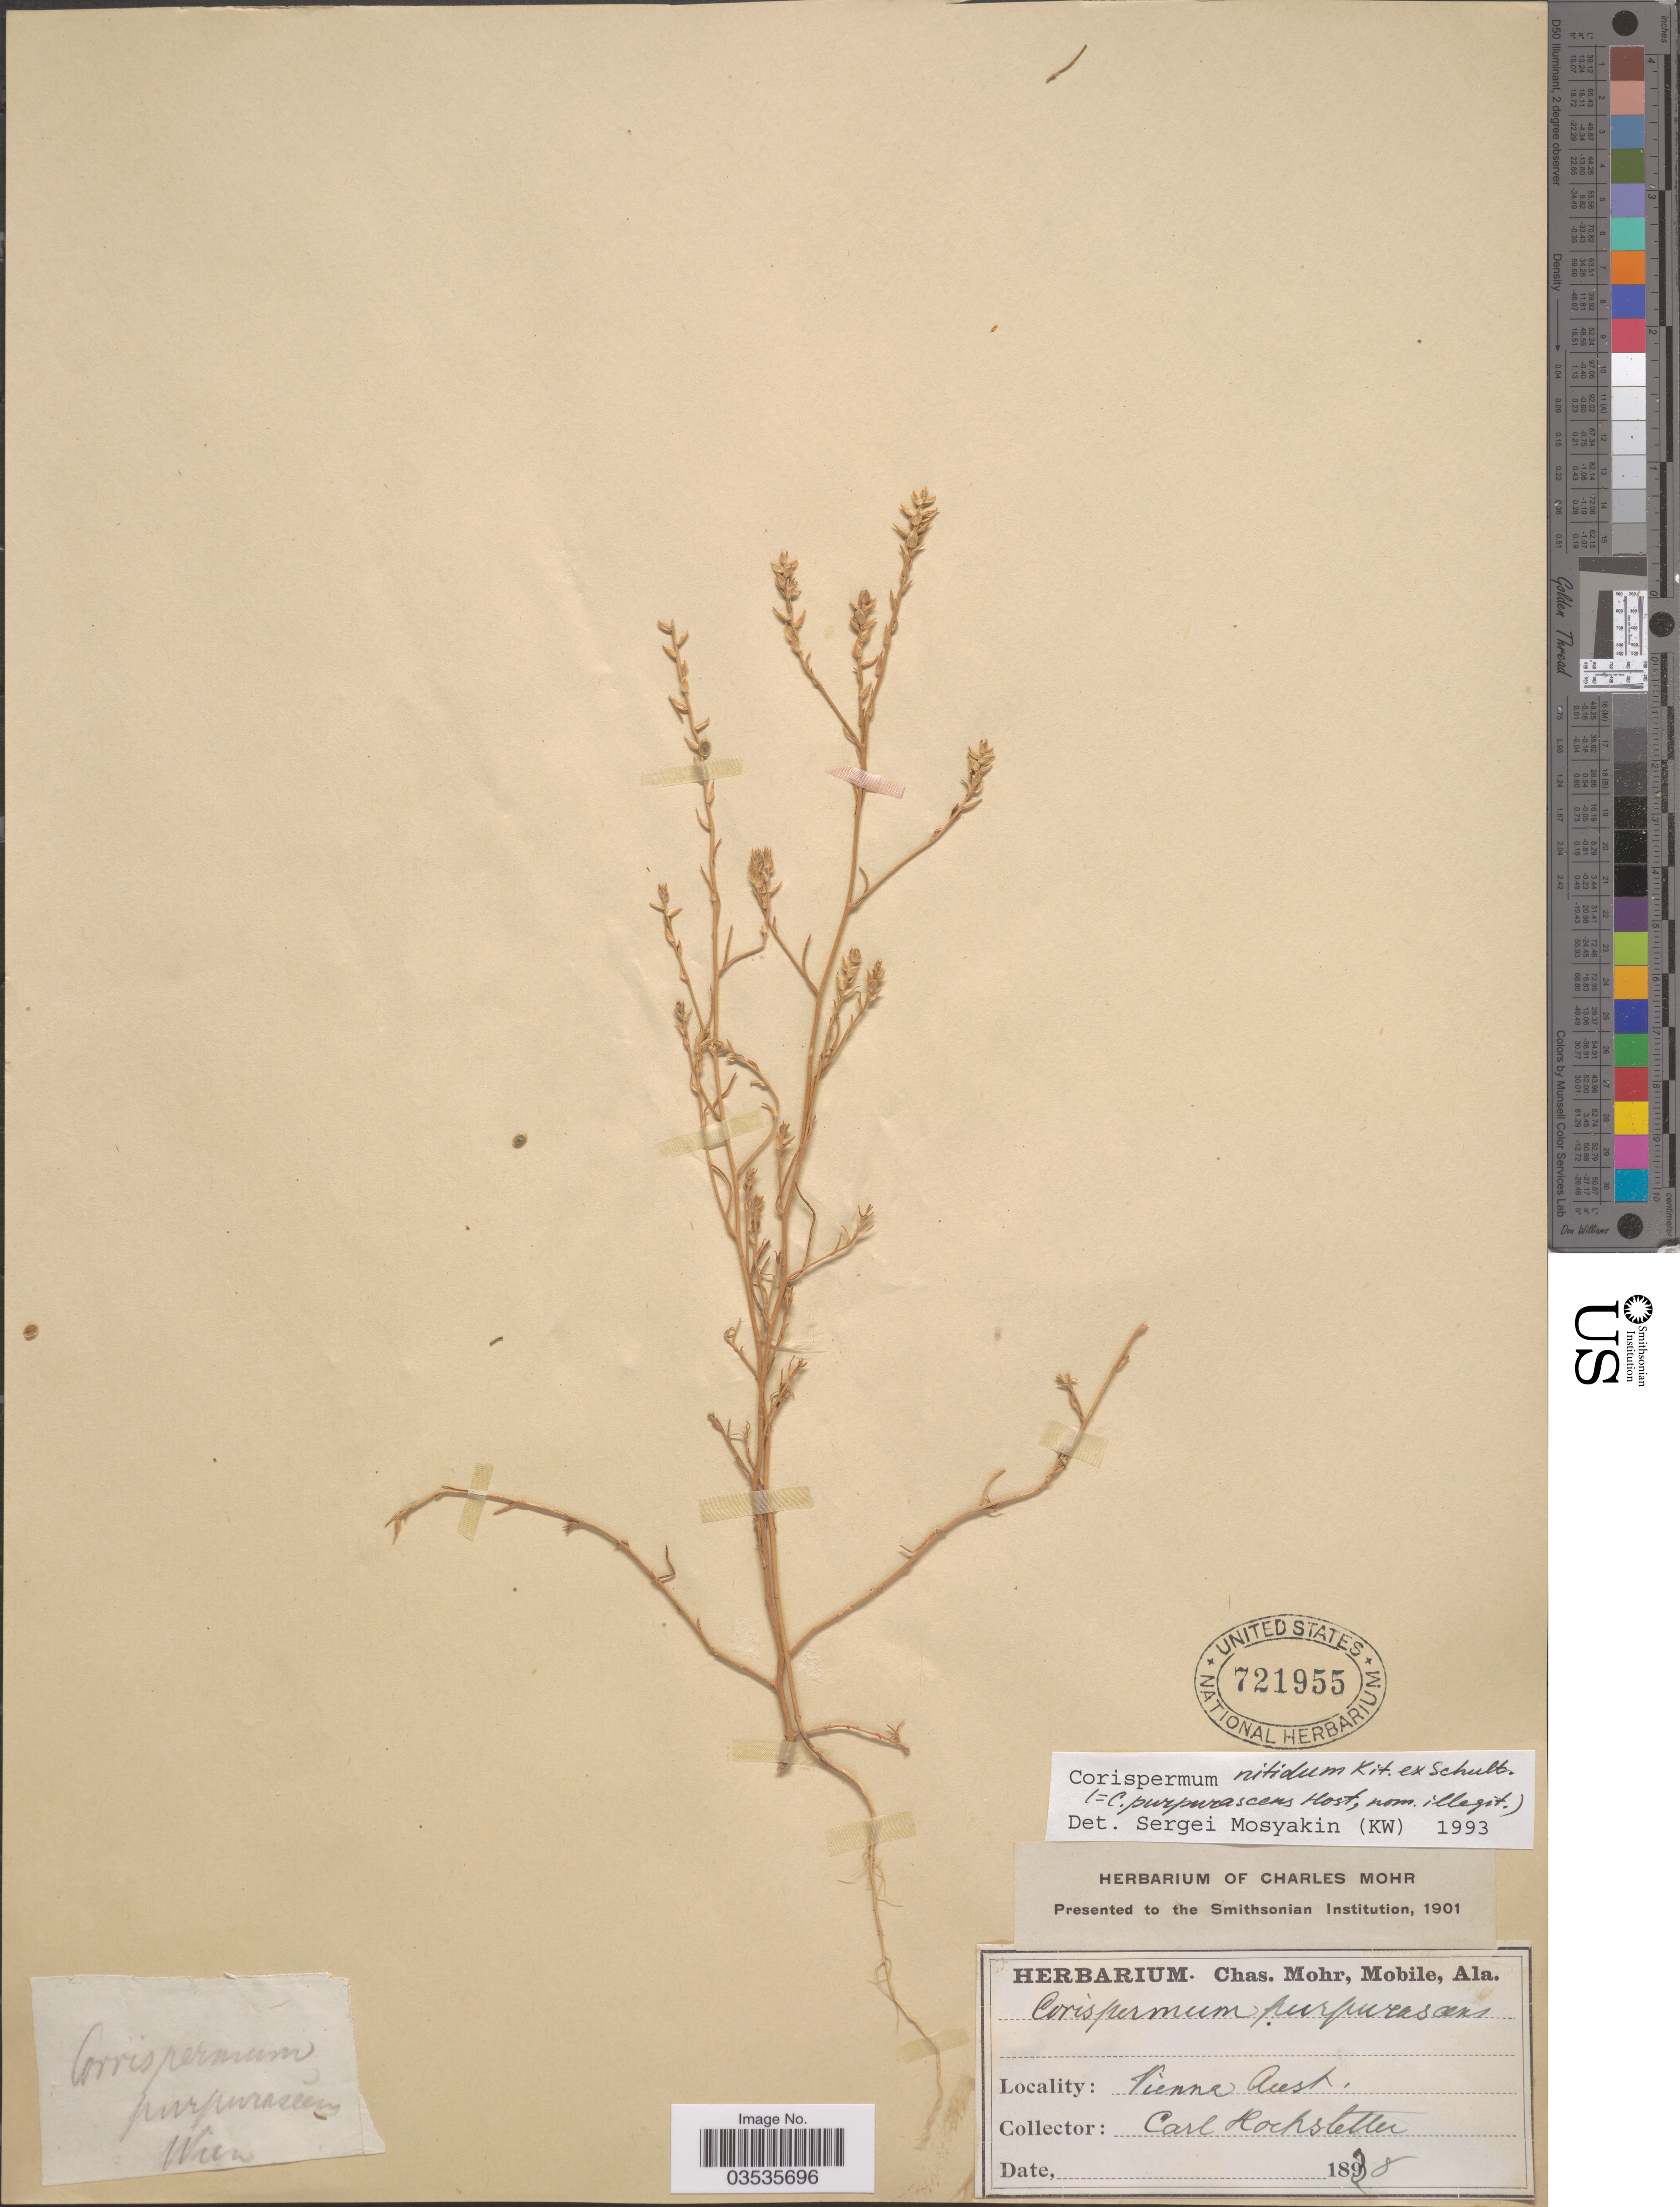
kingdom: Plantae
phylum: Tracheophyta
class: Magnoliopsida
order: Caryophyllales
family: Amaranthaceae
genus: Corispermum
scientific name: Corispermum nitidum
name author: Kit. ex Schult.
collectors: C. Hochstetter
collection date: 1838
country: Austria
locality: Vienna Aust.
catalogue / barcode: US 721955